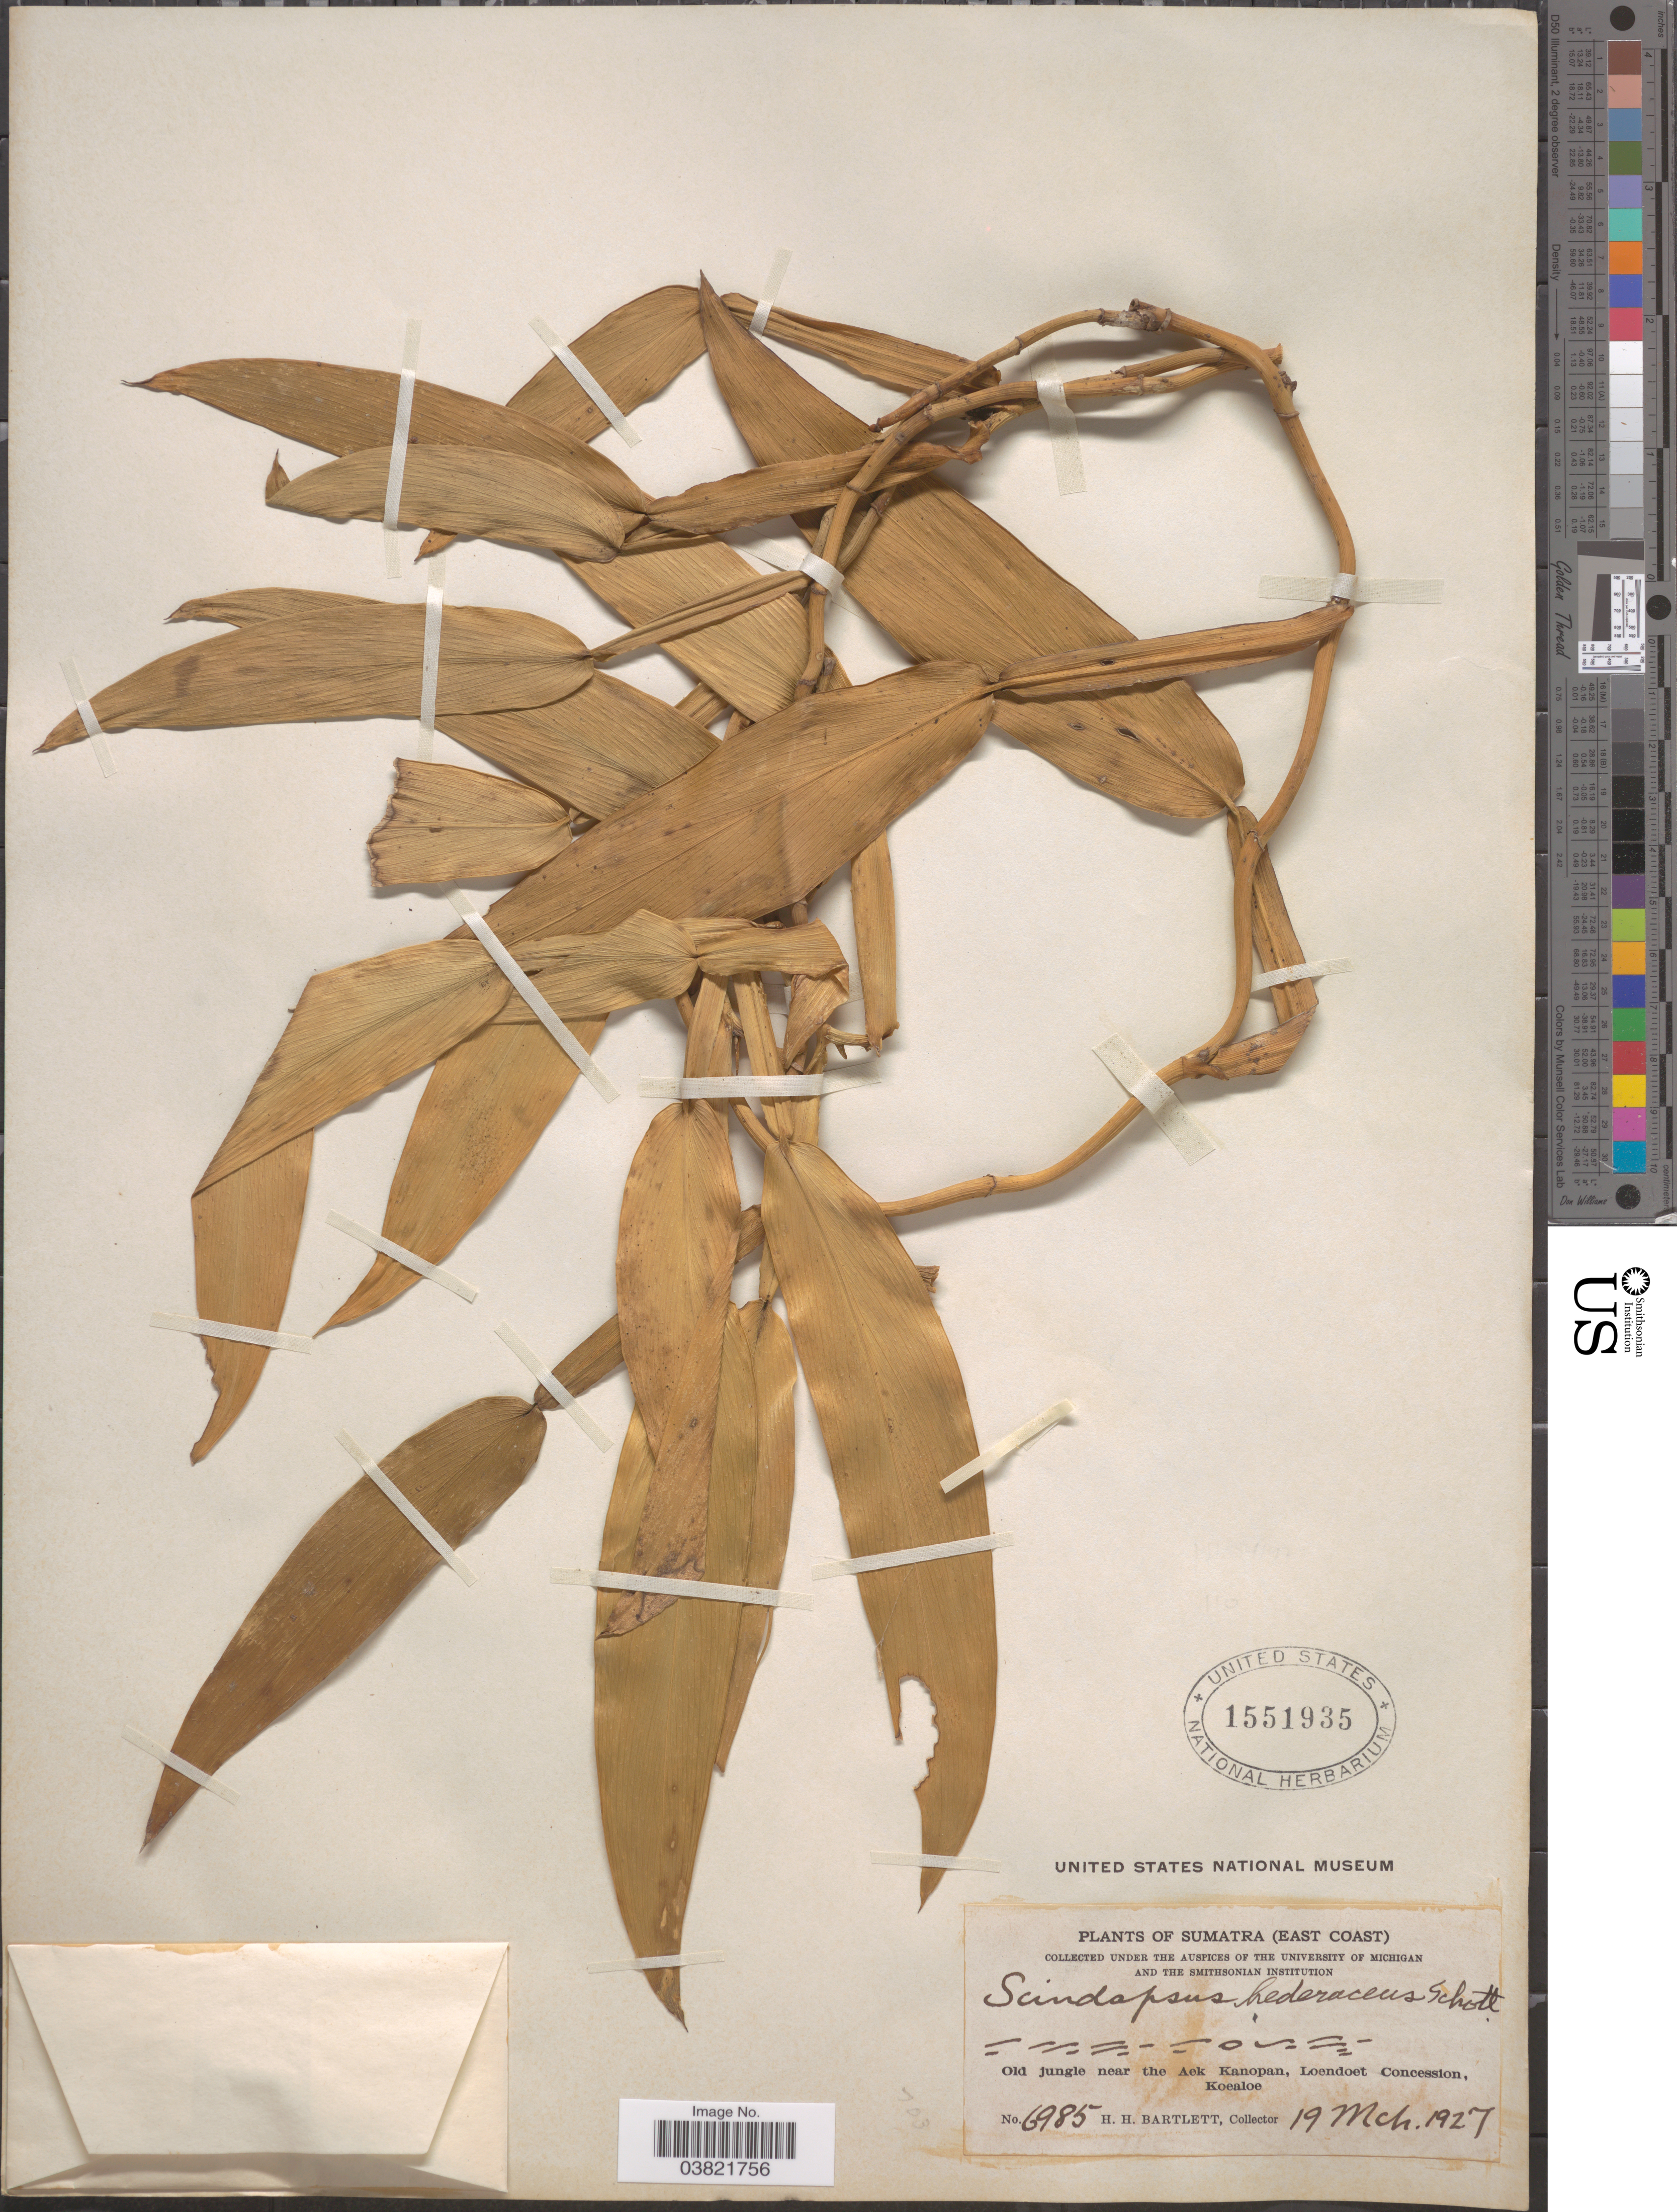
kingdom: Plantae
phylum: Tracheophyta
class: Liliopsida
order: Alismatales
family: Araceae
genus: Scindapsus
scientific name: Scindapsus hederaceus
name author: Miq.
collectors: H. H. Bartlett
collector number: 6985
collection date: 1927-03-19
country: Indonesia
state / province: Sumatra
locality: East Coast. Old jungle near the Aek Kanopan, Loendoet Concession, Koealoe.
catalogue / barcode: US 1551935